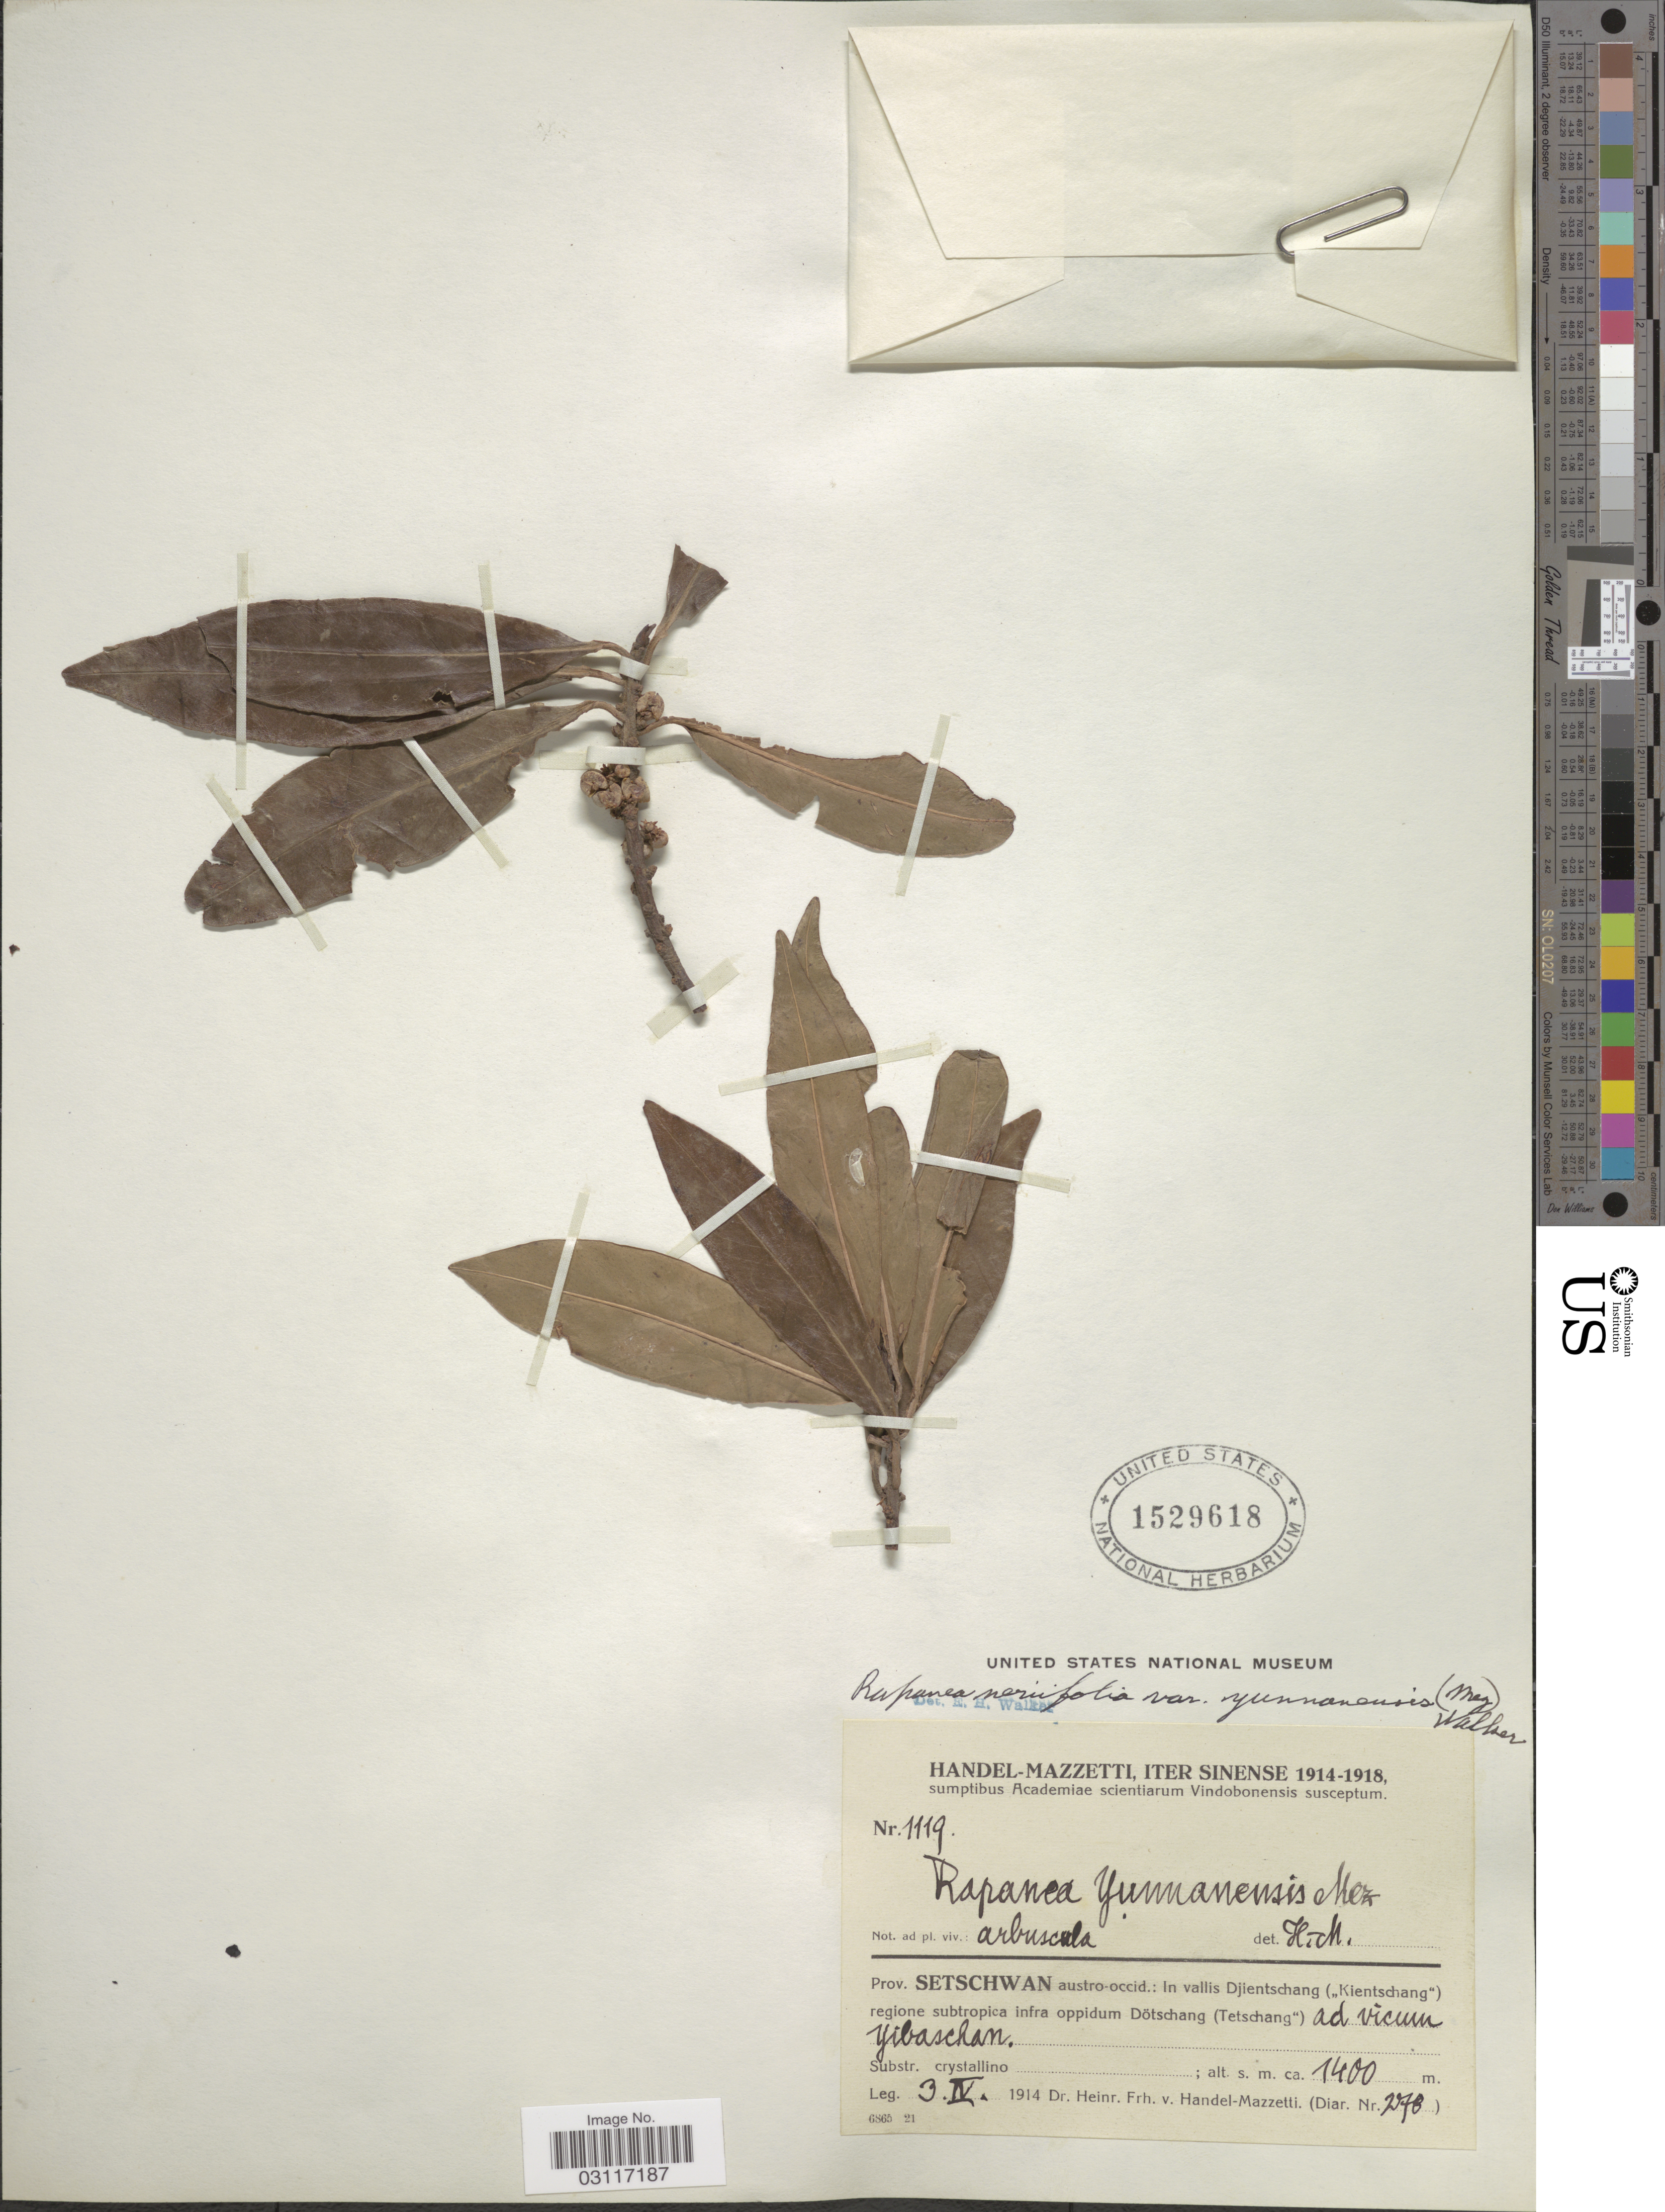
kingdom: Plantae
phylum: Tracheophyta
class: Magnoliopsida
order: Ericales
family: Primulaceae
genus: Myrsine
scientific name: Myrsine seguinii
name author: H. Lév.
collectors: H. Handel-Mazzetti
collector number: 1119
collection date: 1914-04-03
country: China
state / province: Sichuan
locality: Sinense. Prov. Setschwan austro-occid.: in vallis Djientschang ("Kientschang") regione subtropica infra oppidum Dötschang (Tetschang) ad vicum Yibaschan.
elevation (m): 1400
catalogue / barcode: US 1529618